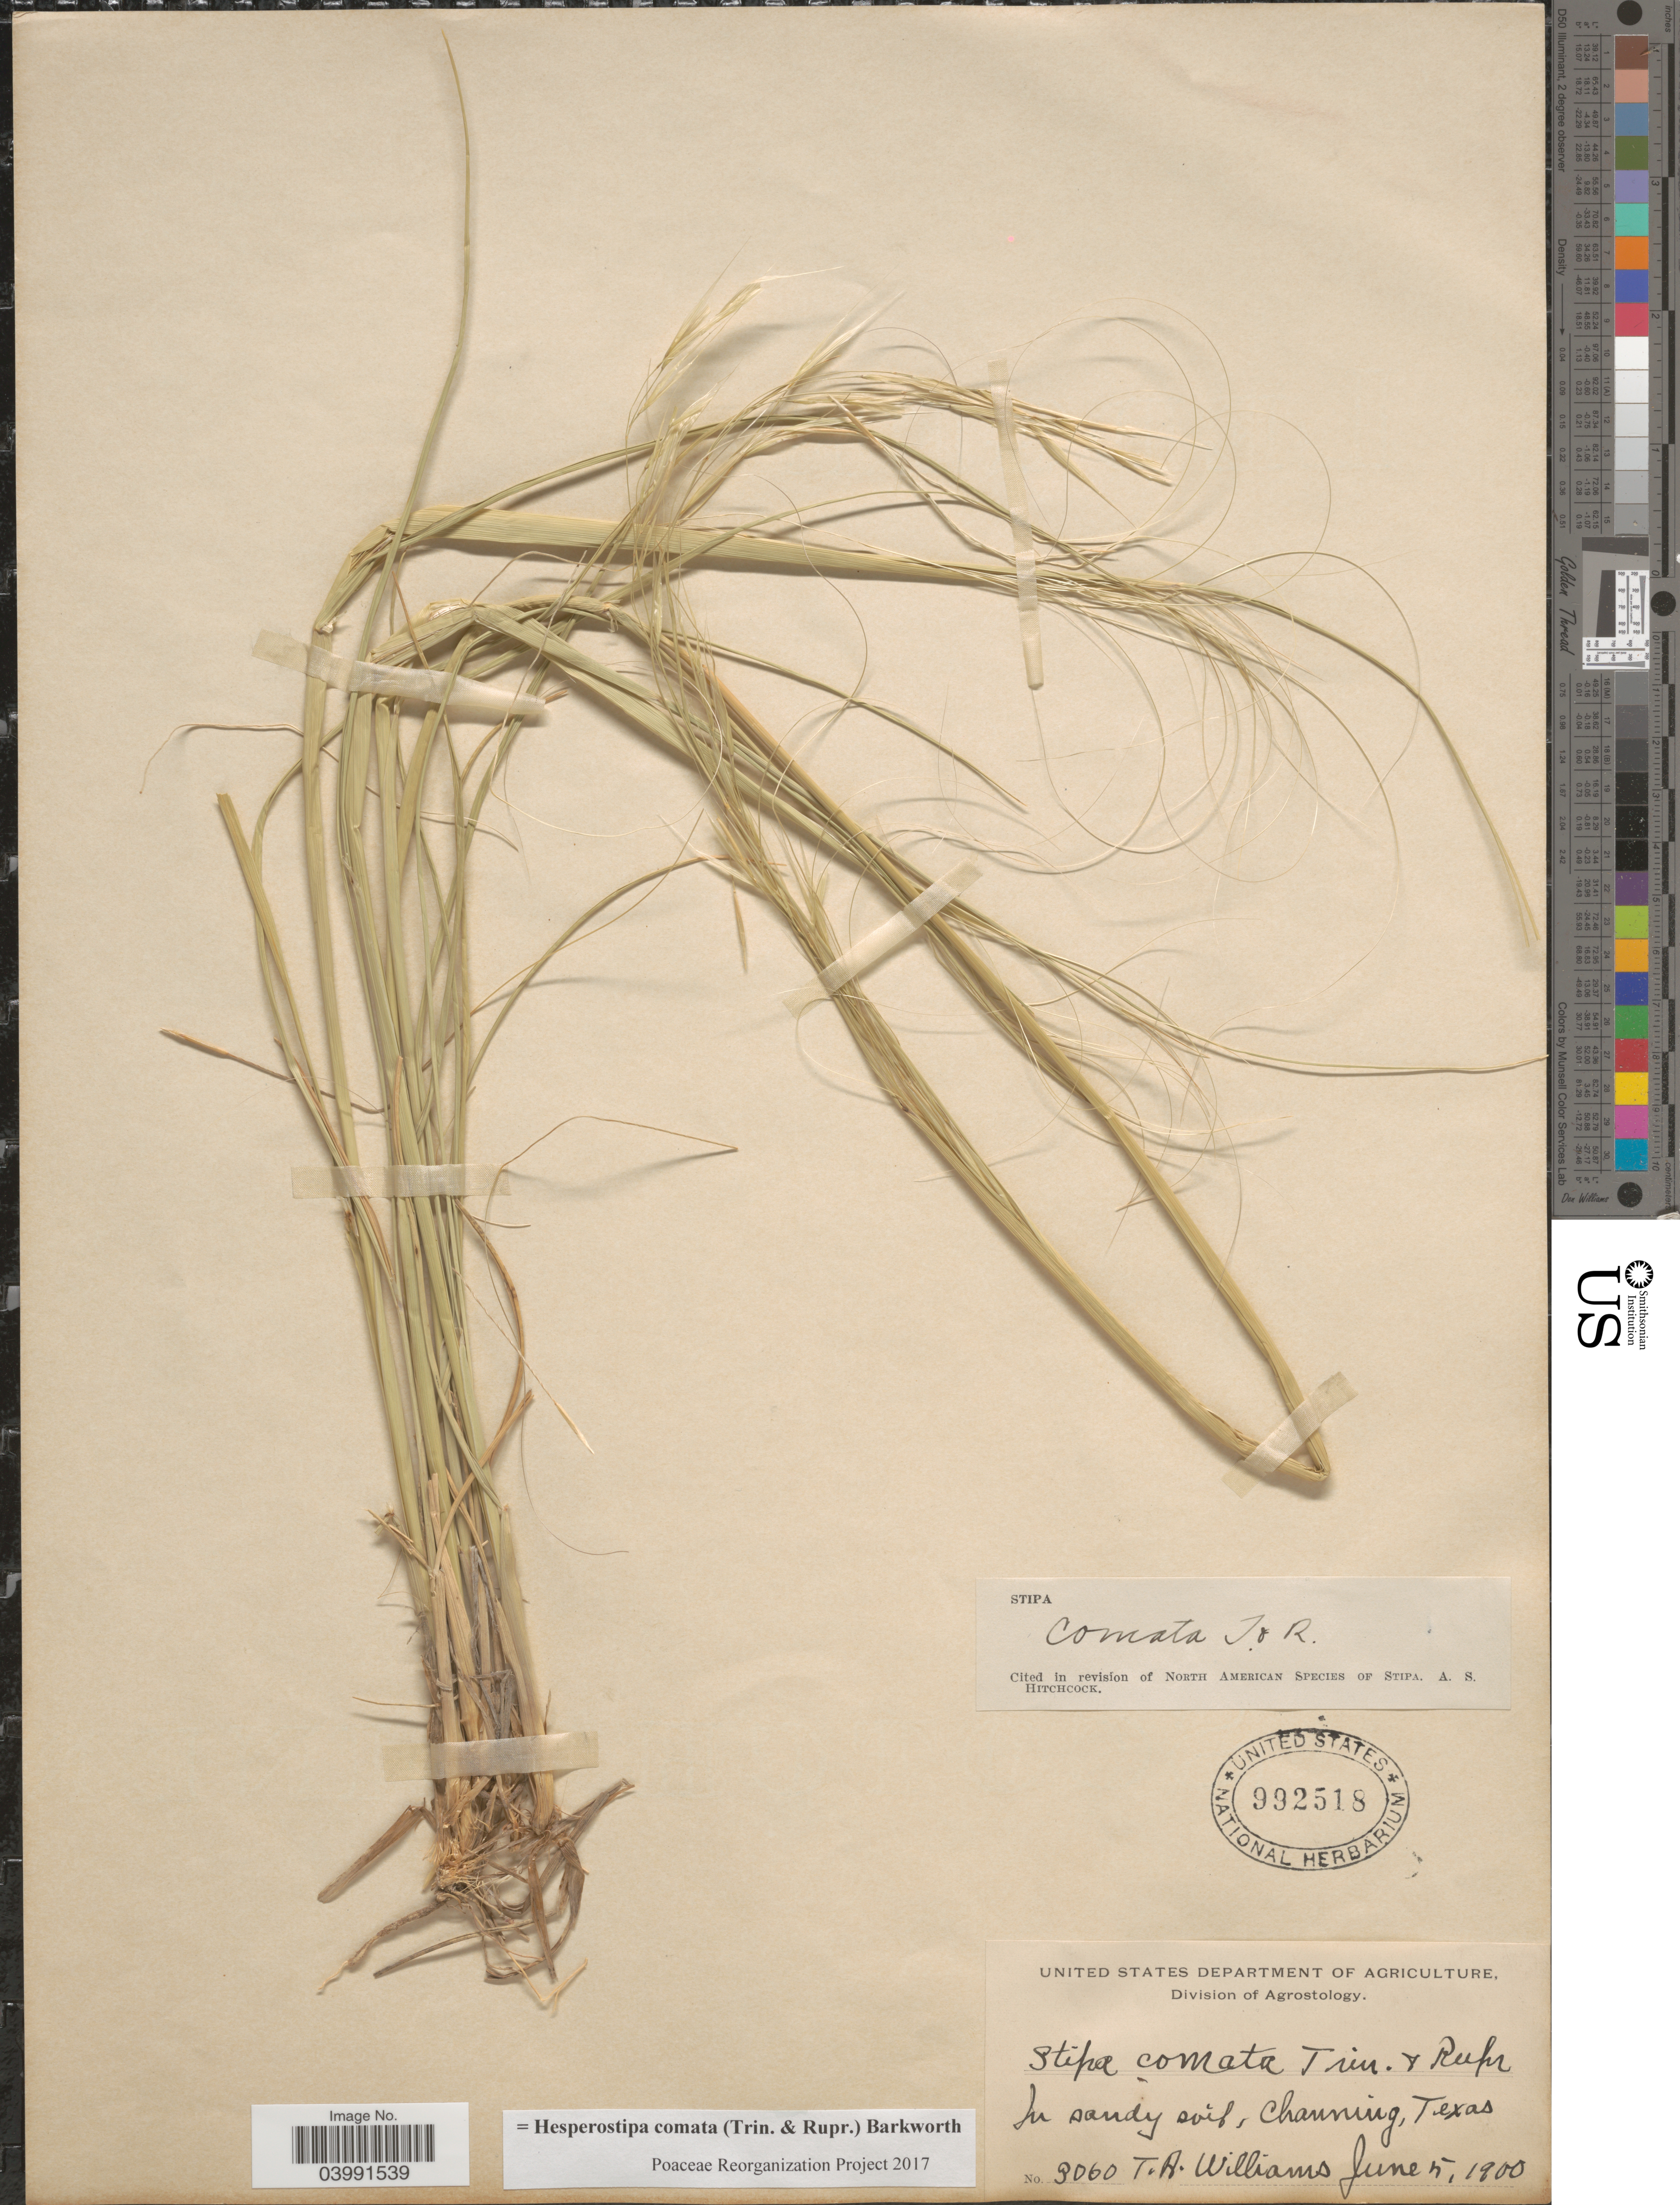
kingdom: Plantae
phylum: Tracheophyta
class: Liliopsida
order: Poales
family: Poaceae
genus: Hesperostipa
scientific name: Hesperostipa comata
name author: (Trin. & Rupr.) Barkworth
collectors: T. A. Williams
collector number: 9060*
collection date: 1900-06-05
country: United States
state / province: Texas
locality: Channing.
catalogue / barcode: US 992518